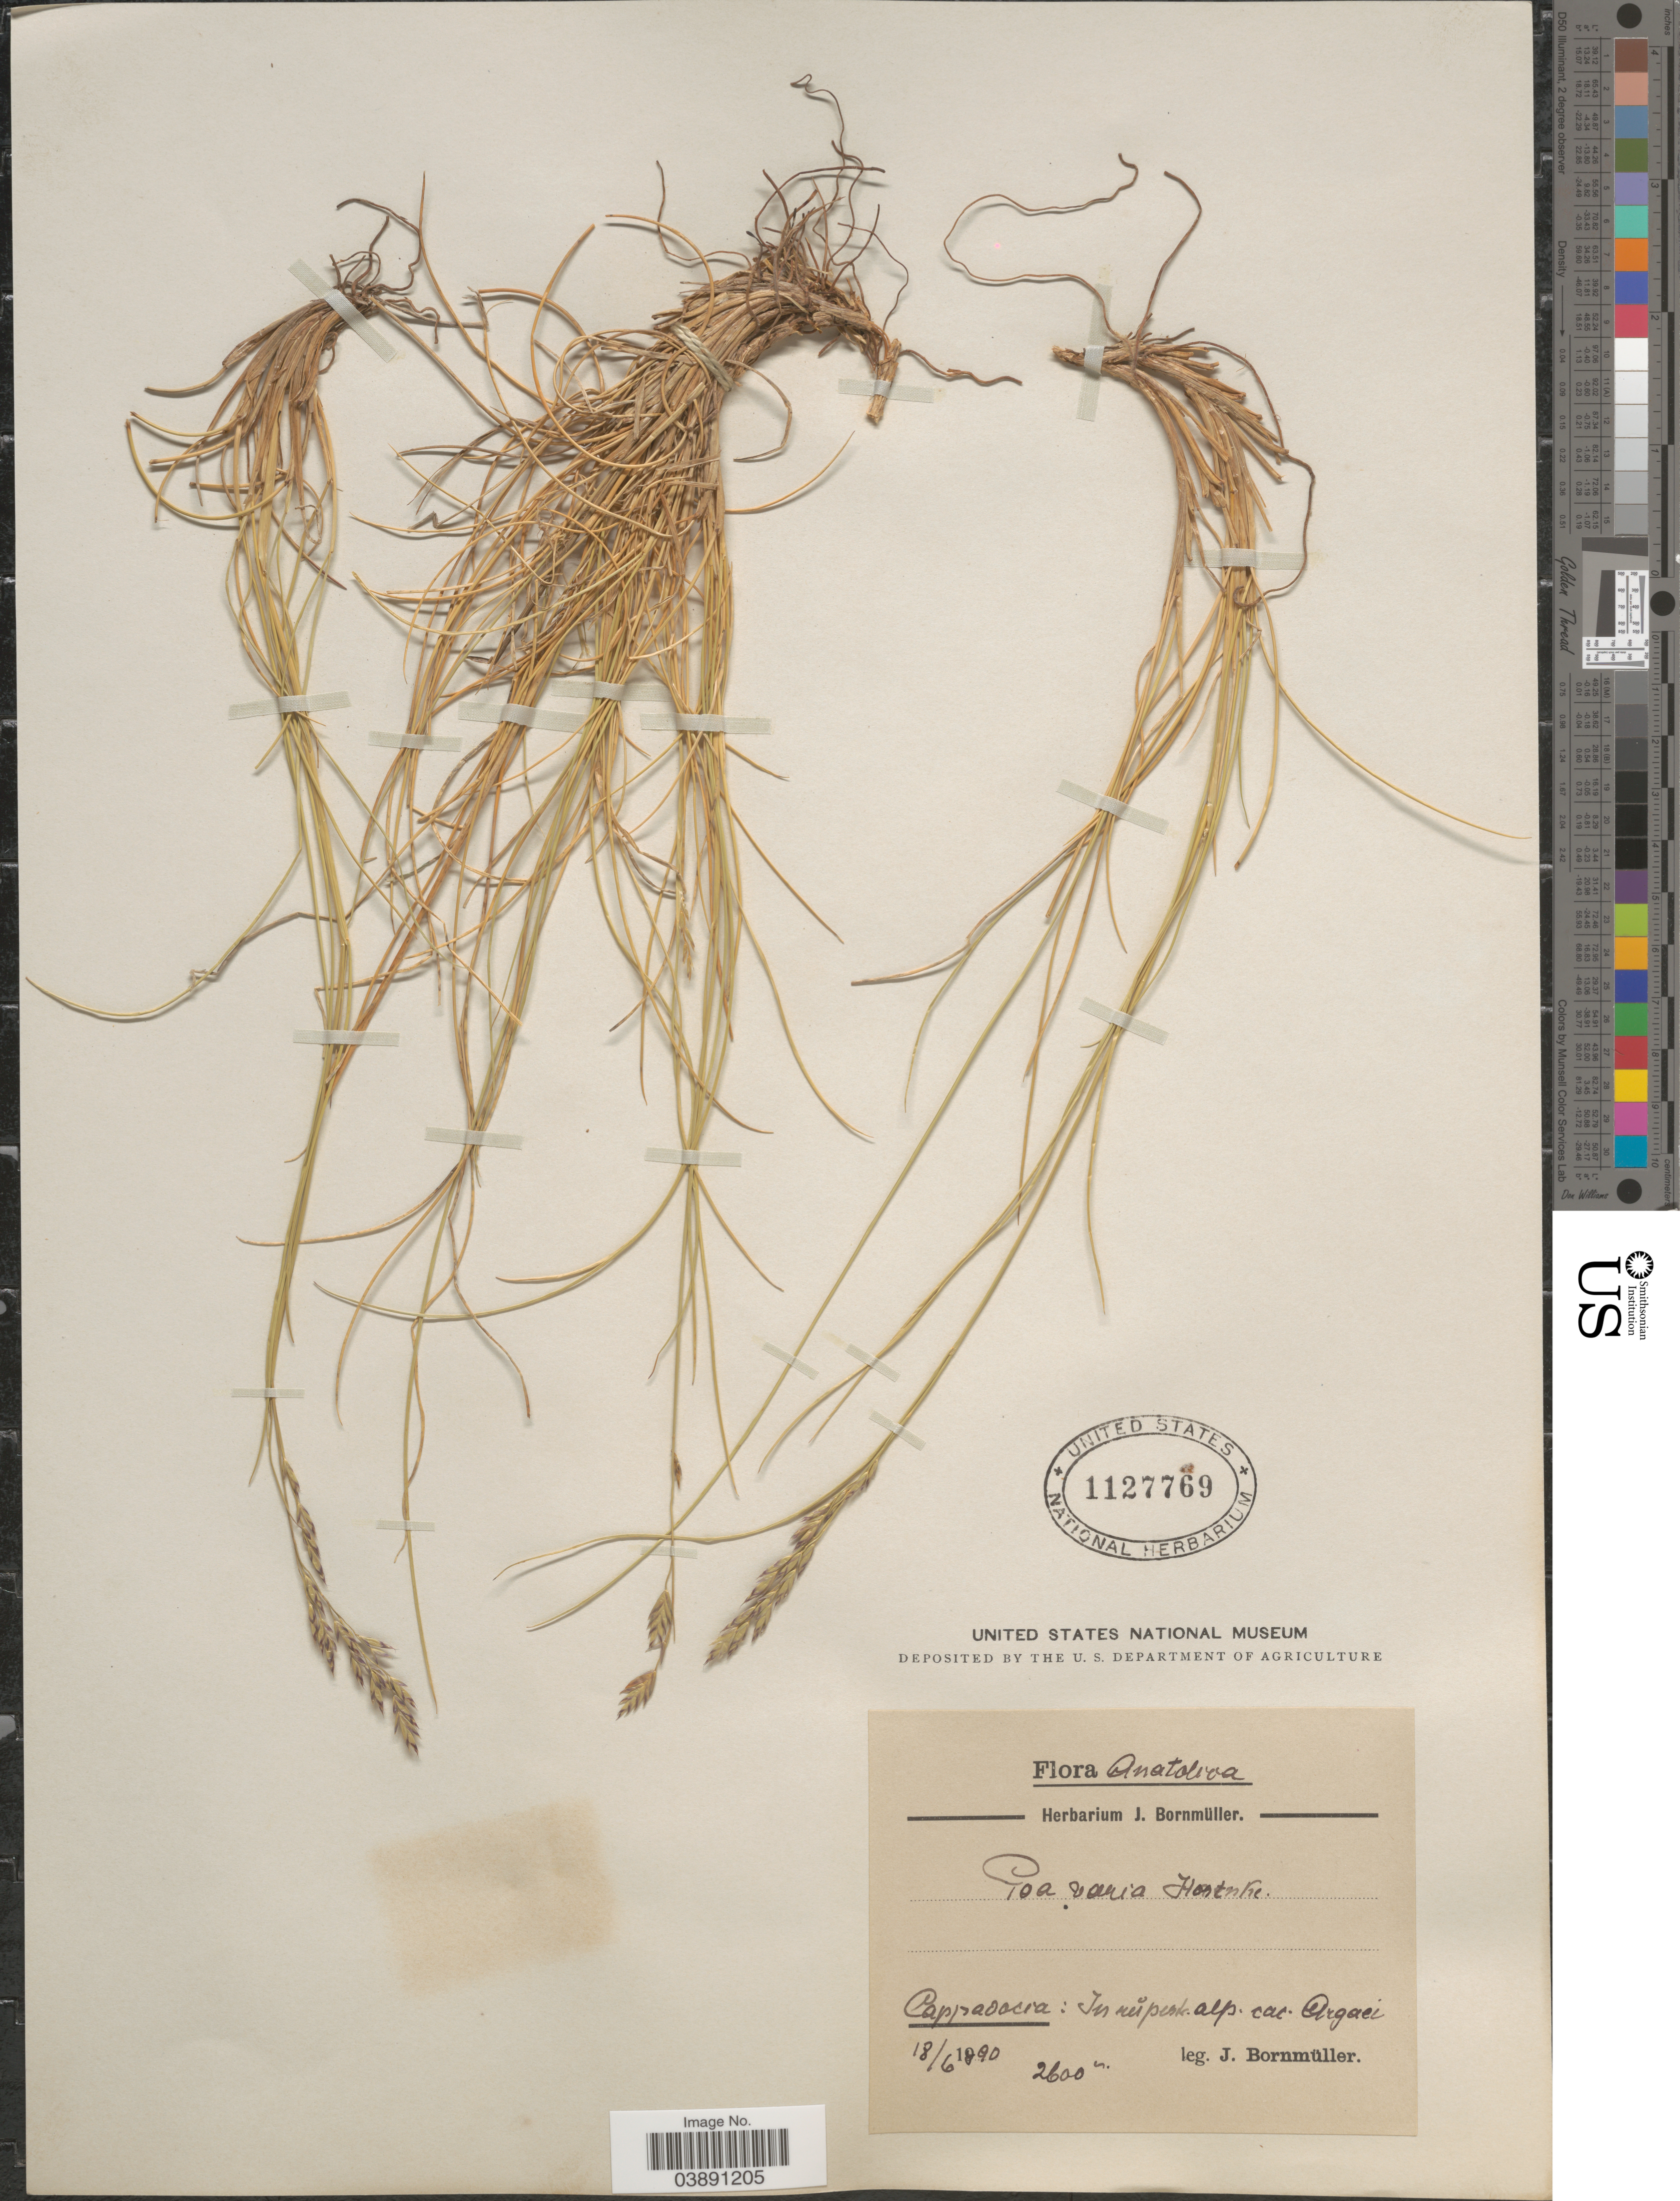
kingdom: Plantae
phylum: Tracheophyta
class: Liliopsida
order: Poales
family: Poaceae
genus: Festuca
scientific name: Festuca varia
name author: Haenke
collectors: J. Bornmüller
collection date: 1890-06-18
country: Turkey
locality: Anatolica. Cappadocia: In rupest. alp. cac. Argaei.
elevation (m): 2600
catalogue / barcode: US 1127769